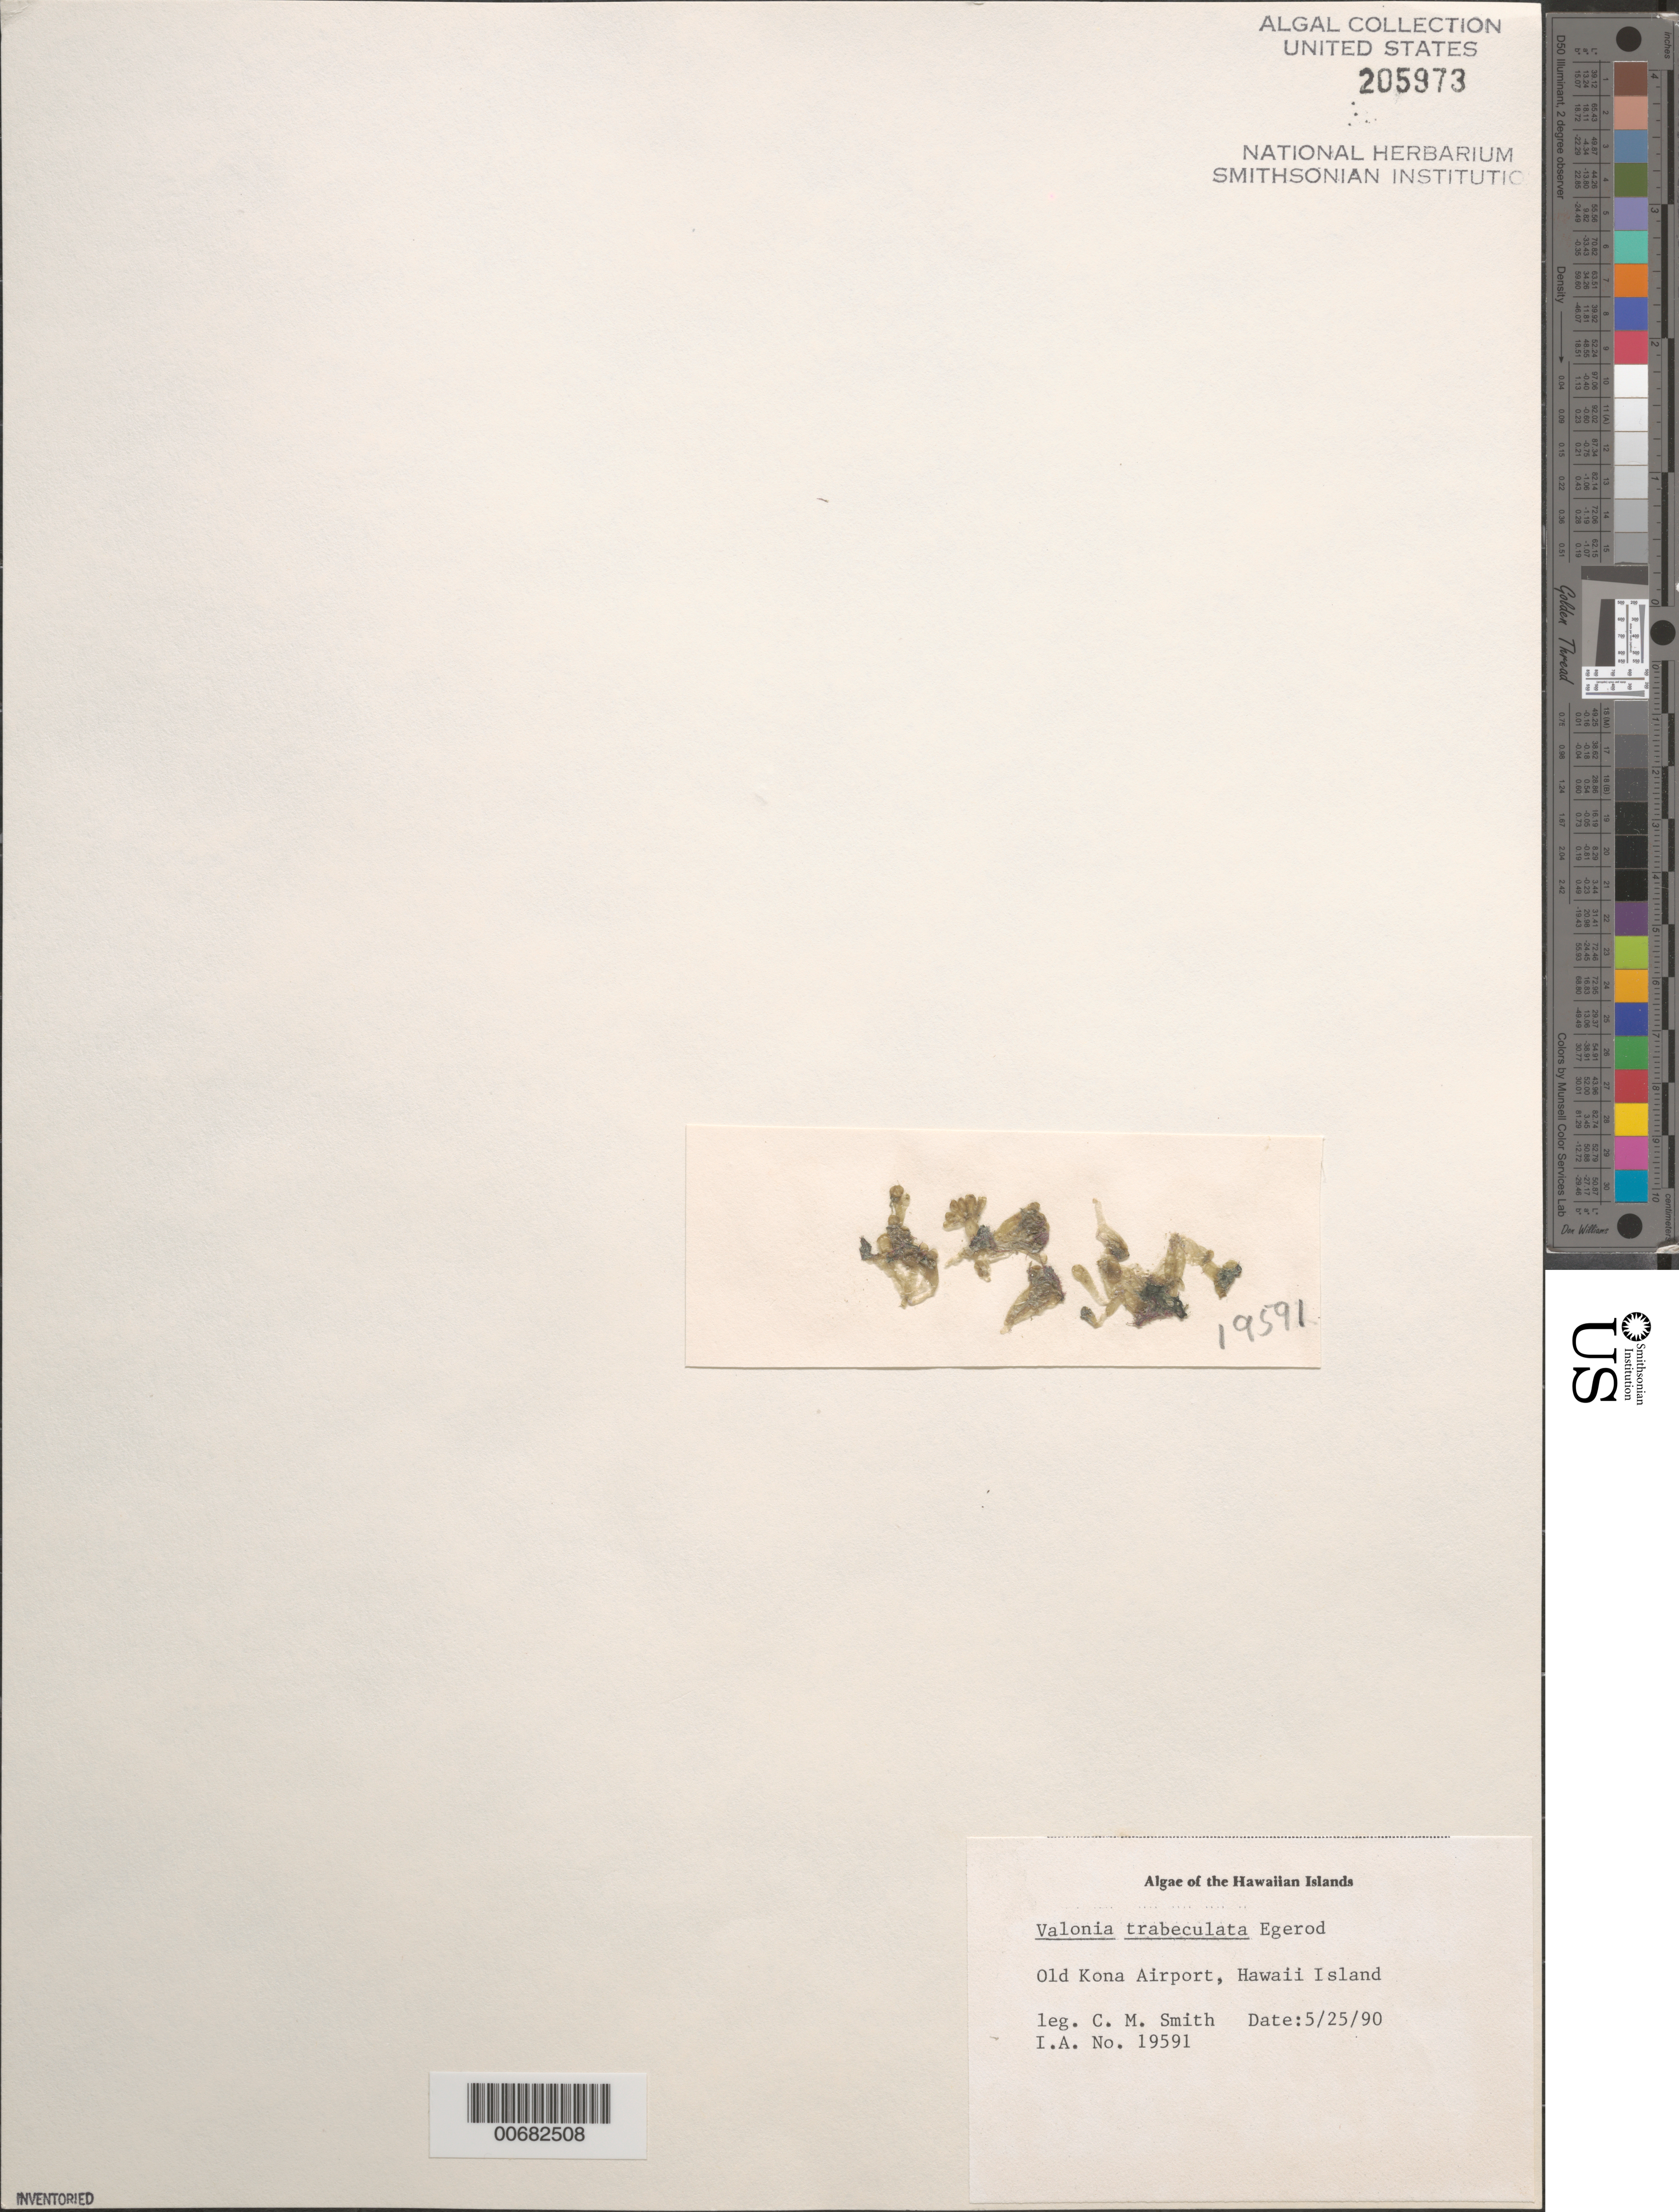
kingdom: Plantae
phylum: Chlorophyta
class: Ulvophyceae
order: Siphonocladales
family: Valoniaceae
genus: Valonia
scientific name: Valonia trabeculata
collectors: C. M. Smith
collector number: IAA 19591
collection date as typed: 25 May 1990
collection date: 1990-05-25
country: United States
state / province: Hawaii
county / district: Hawaii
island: Hawaii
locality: Old Kona Airport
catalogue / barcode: US 205973